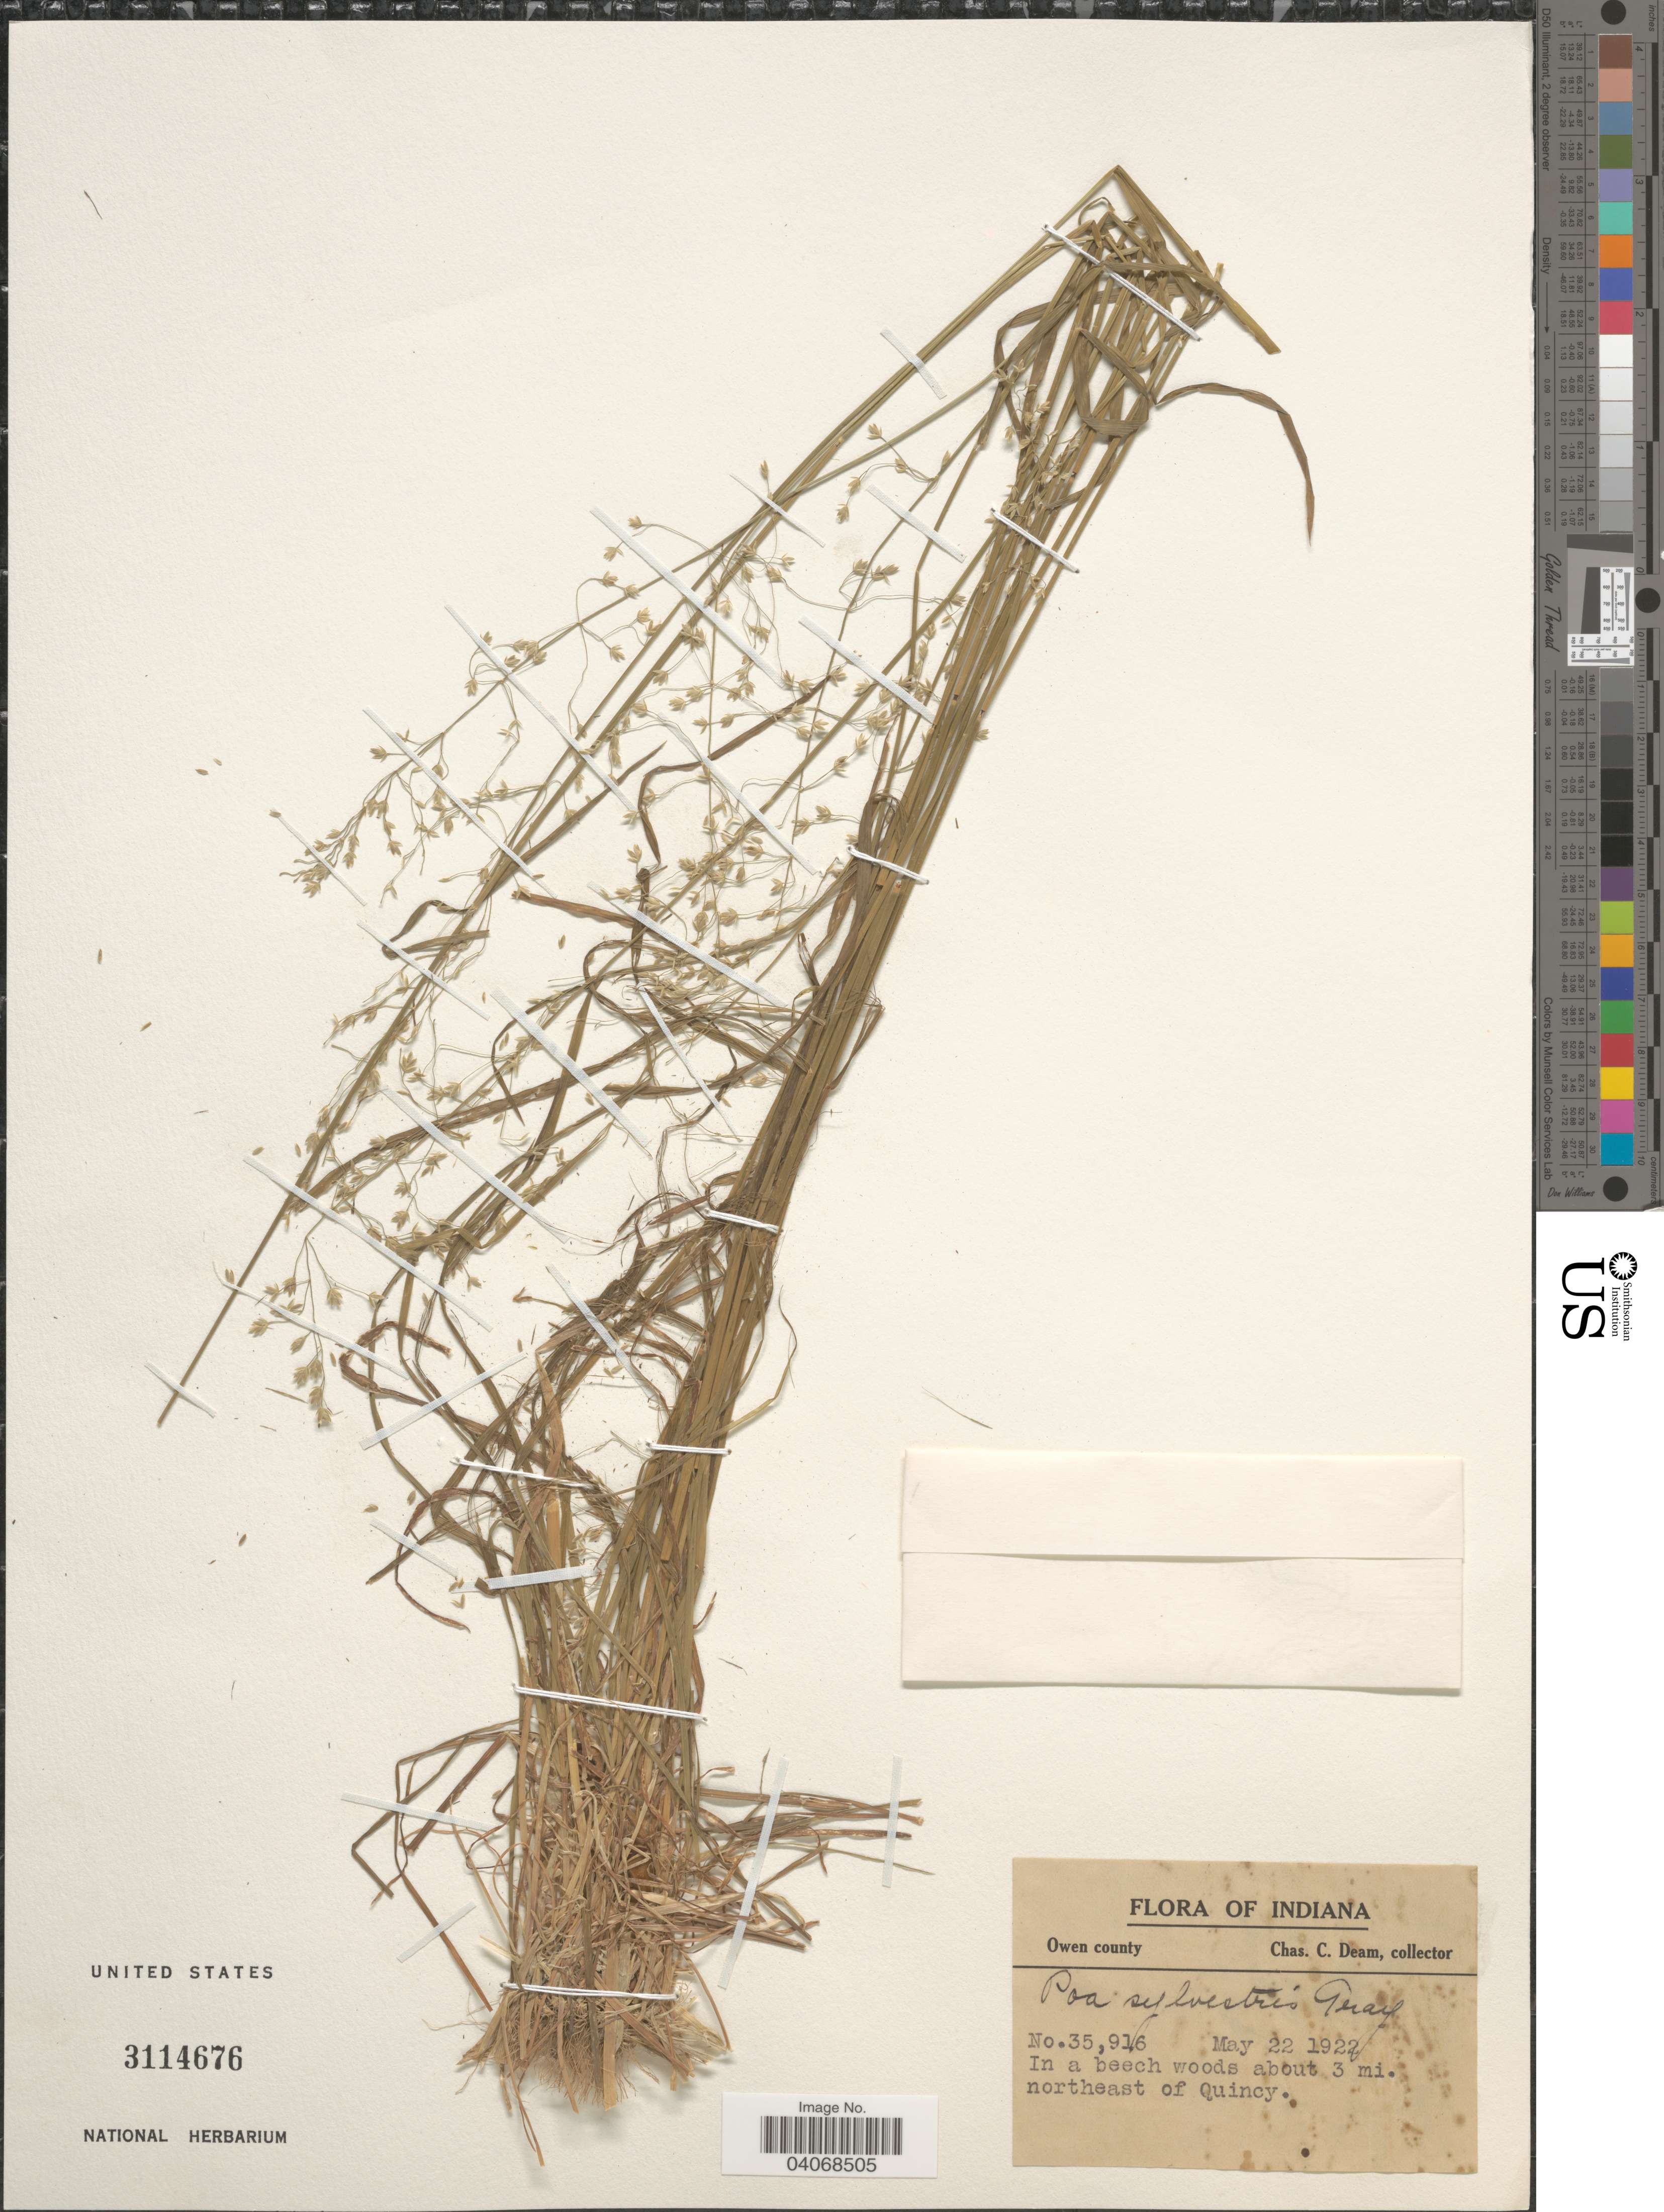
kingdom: Plantae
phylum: Tracheophyta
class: Liliopsida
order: Poales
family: Poaceae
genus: Poa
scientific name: Poa sylvestris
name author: A. Gray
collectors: C. C. Deam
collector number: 35916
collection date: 1922-05-22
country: United States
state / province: Indiana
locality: In a beech woods about 3 mi. northeast of Quincy. Owen county.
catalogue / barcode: US 3114676